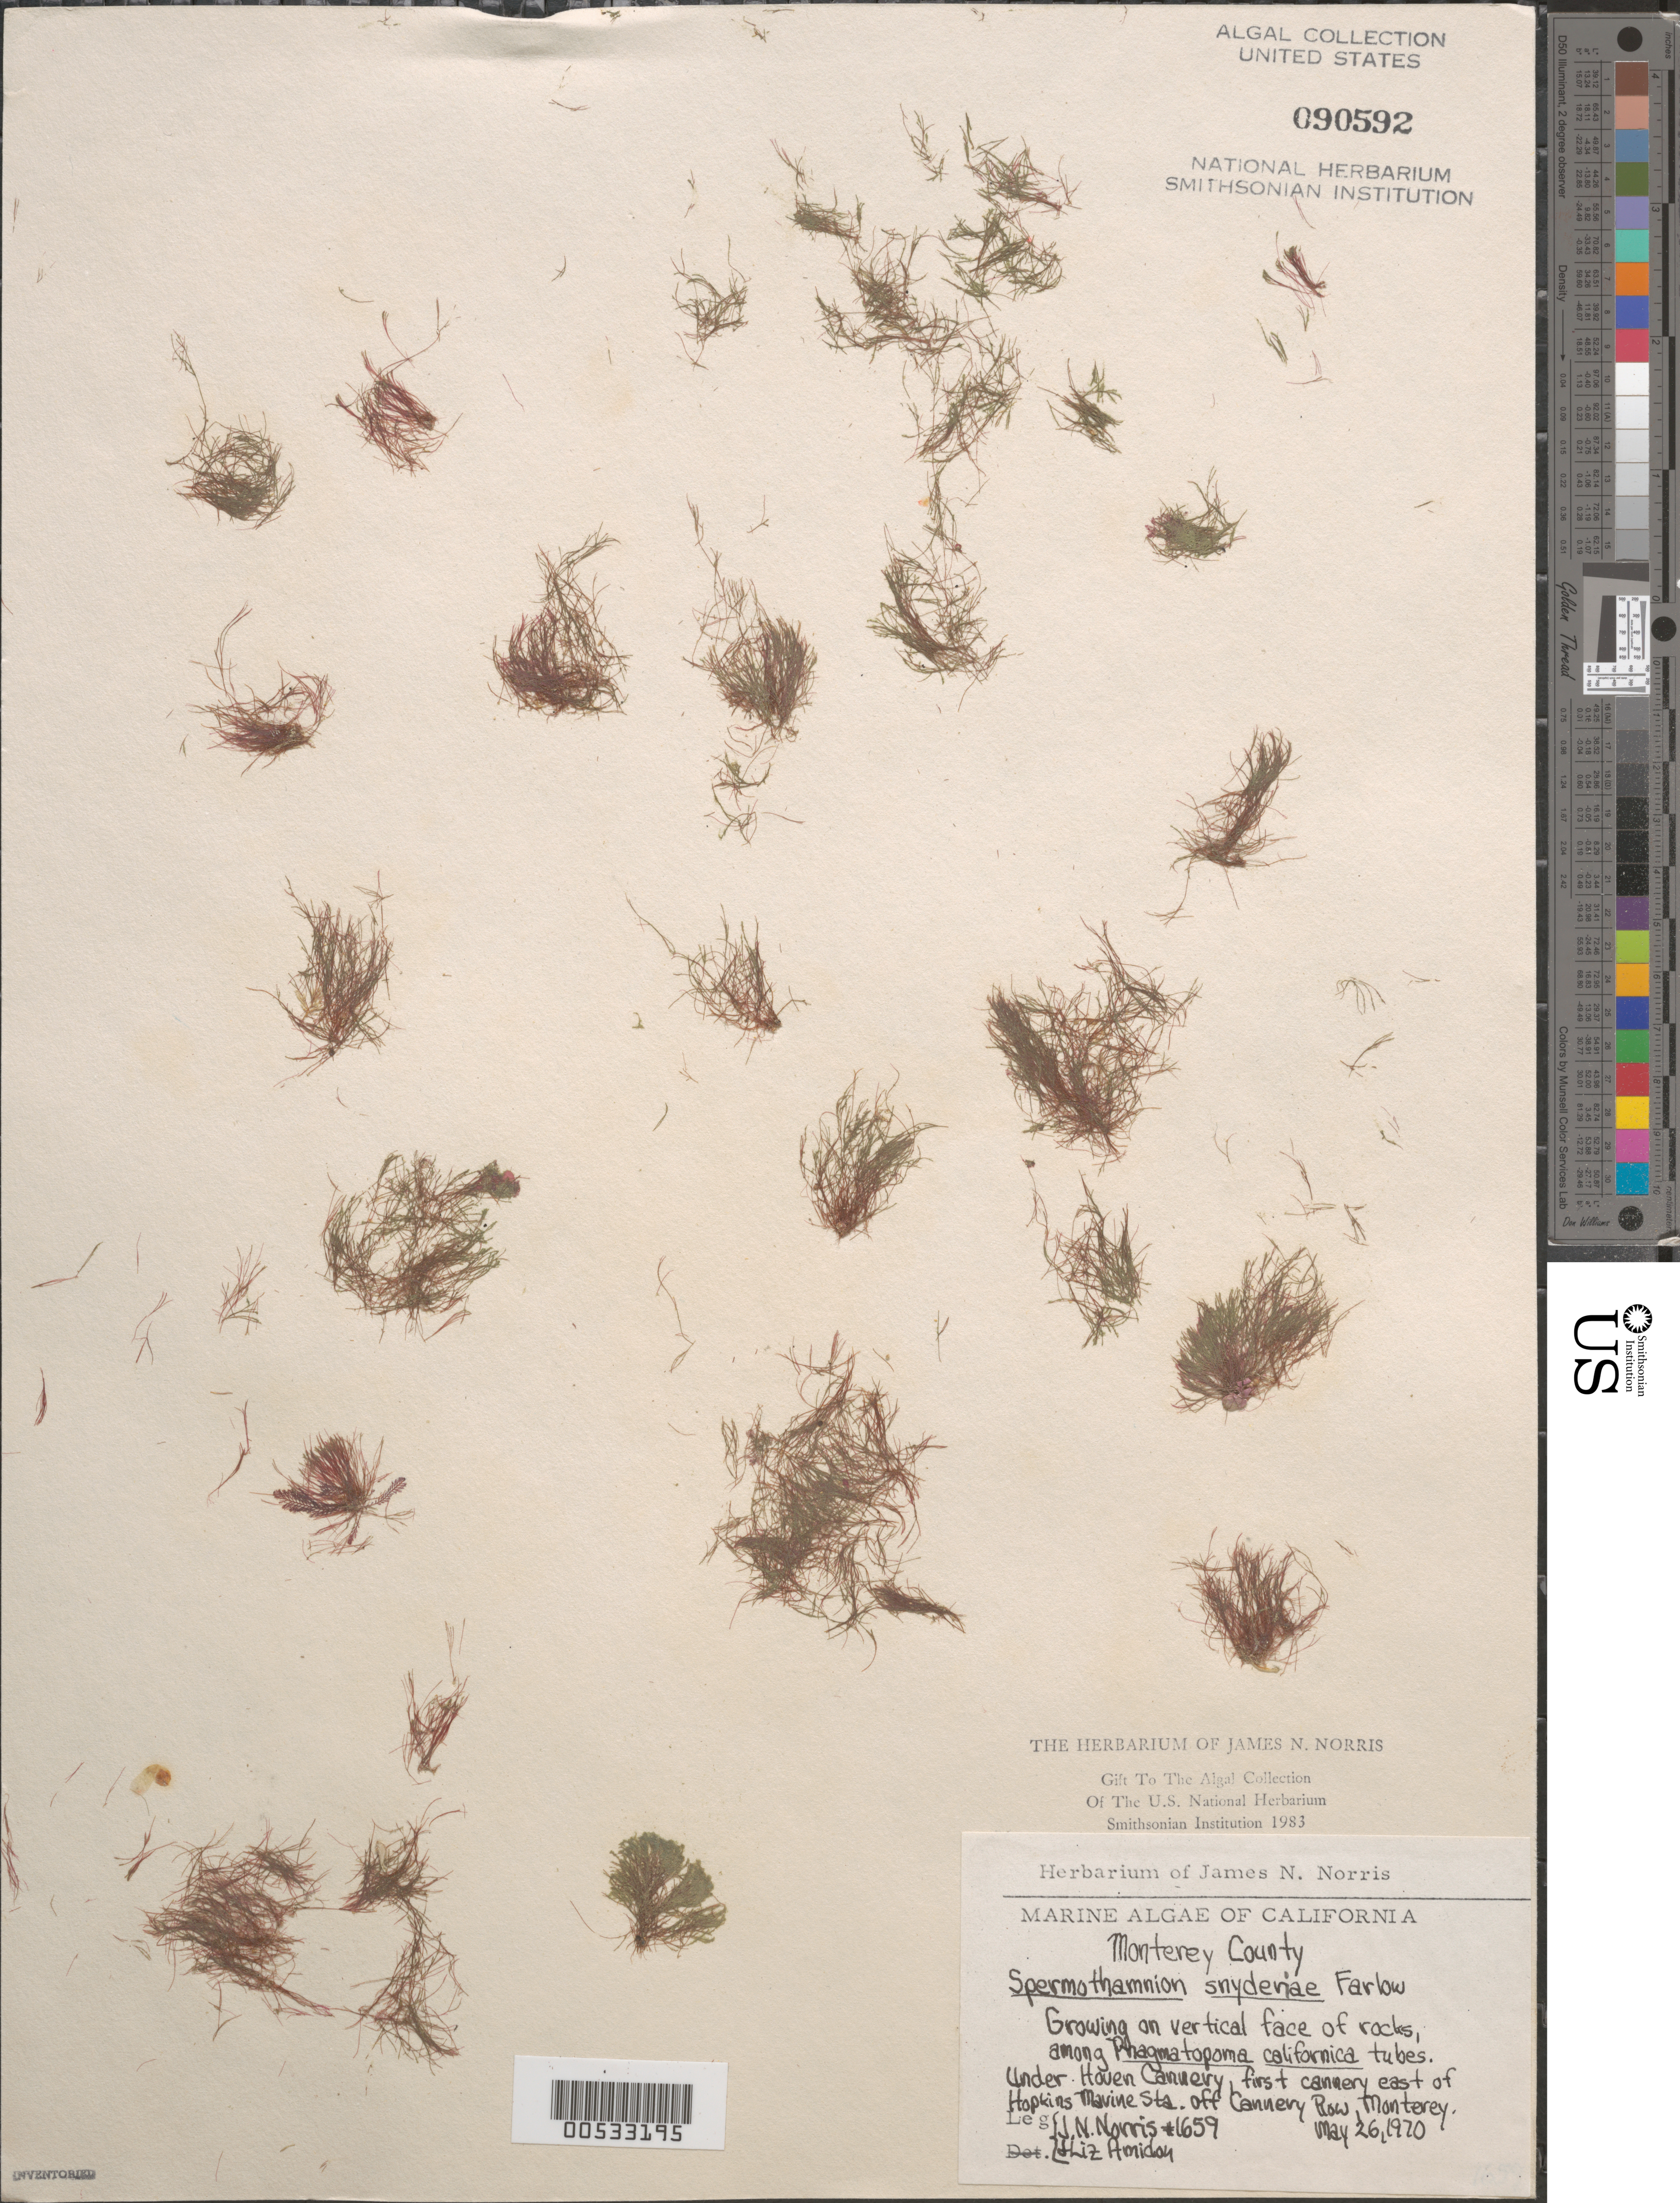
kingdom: Plantae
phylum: Rhodophyta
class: Florideophyceae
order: Ceramiales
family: Wrangeliaceae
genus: Tiffaniella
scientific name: Tiffaniella snyderae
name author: (Farl.) I.A. Abbott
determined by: Algae name updating Project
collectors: J. N. Norris & E. Amidon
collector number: JN-1659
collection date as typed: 26 May 1970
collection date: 1970-05-26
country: United States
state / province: California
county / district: Monterey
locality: Monterey, off Cannery Row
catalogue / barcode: US 90592